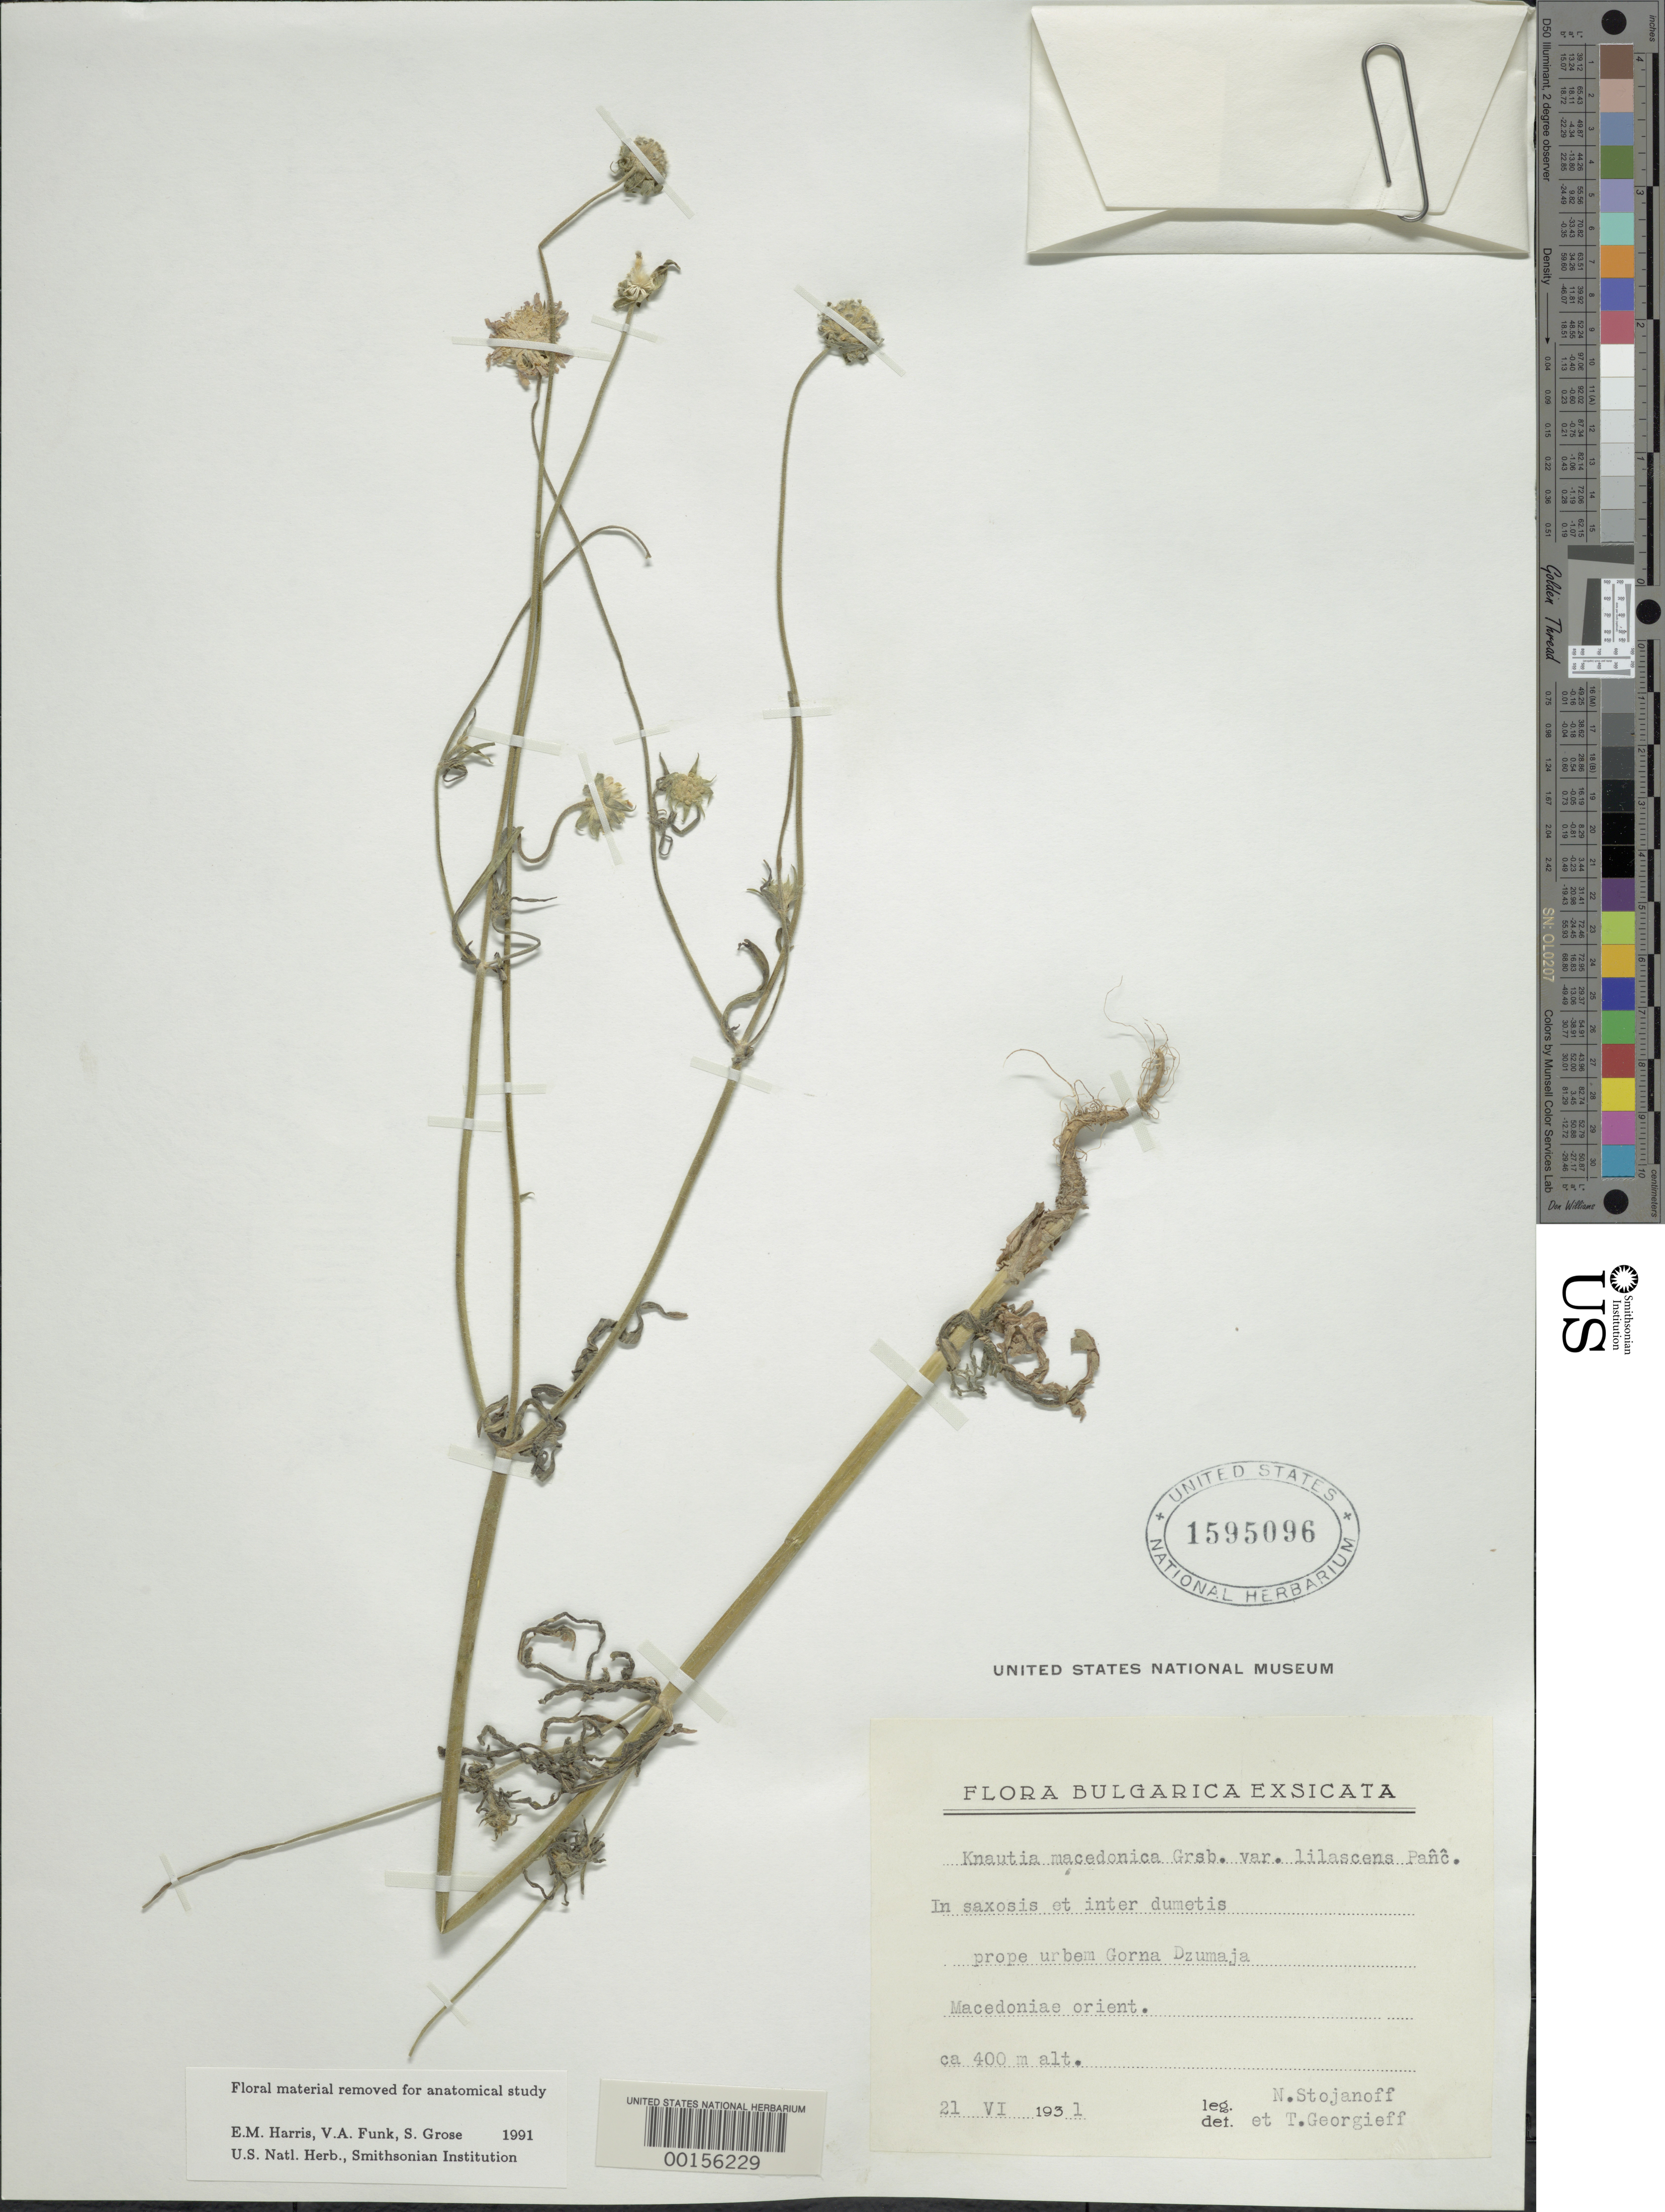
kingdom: Plantae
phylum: Tracheophyta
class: Magnoliopsida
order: Dipsacales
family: Caprifoliaceae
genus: Knautia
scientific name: Knautia macedonica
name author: Griseb.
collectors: N. Stojanoff & T. Georgieff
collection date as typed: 21 Jun 1931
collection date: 1931-06-21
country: Bulgaria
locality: Gorna Dzumaja, Macedoniae orient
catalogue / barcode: US 1595096